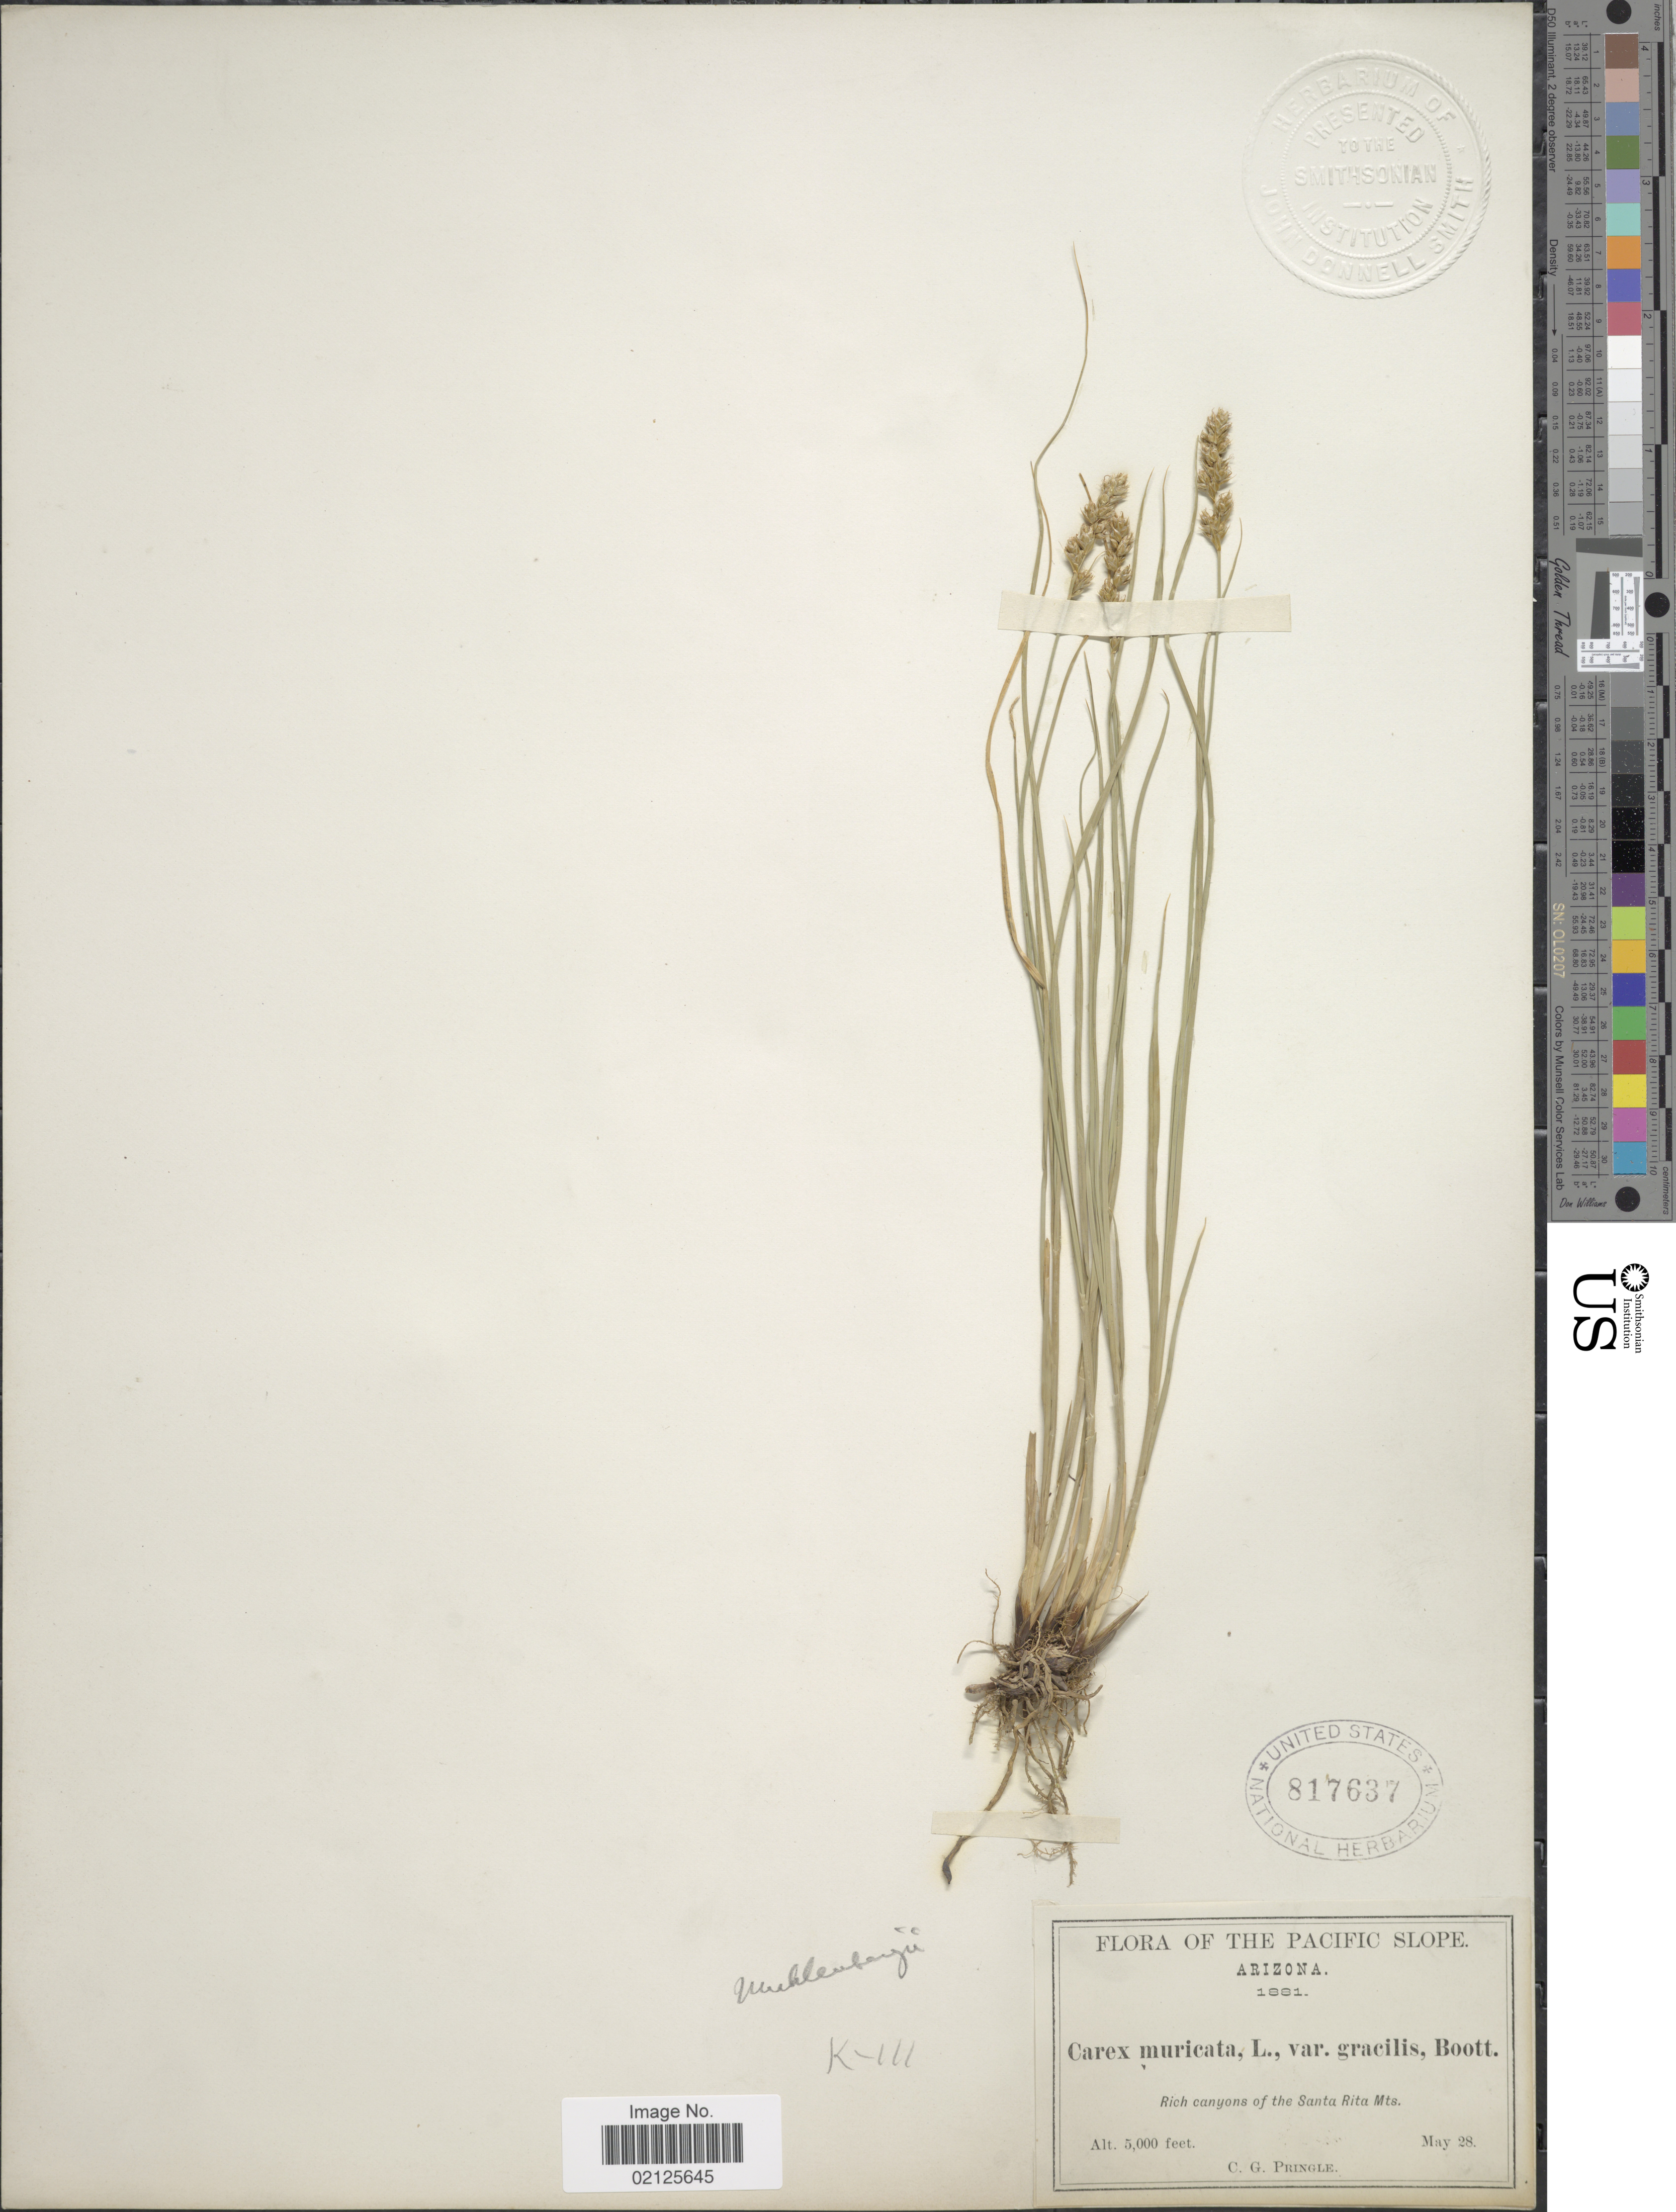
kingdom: Plantae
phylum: Tracheophyta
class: Liliopsida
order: Poales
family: Cyperaceae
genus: Carex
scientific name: Carex muehlenbergii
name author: Willd.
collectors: C. G. Pringle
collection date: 1881-05-28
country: United States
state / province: Arizona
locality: The Pacific Slope, Rich canyons of the Santa Rita Mts.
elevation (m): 1524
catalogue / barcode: US 817637